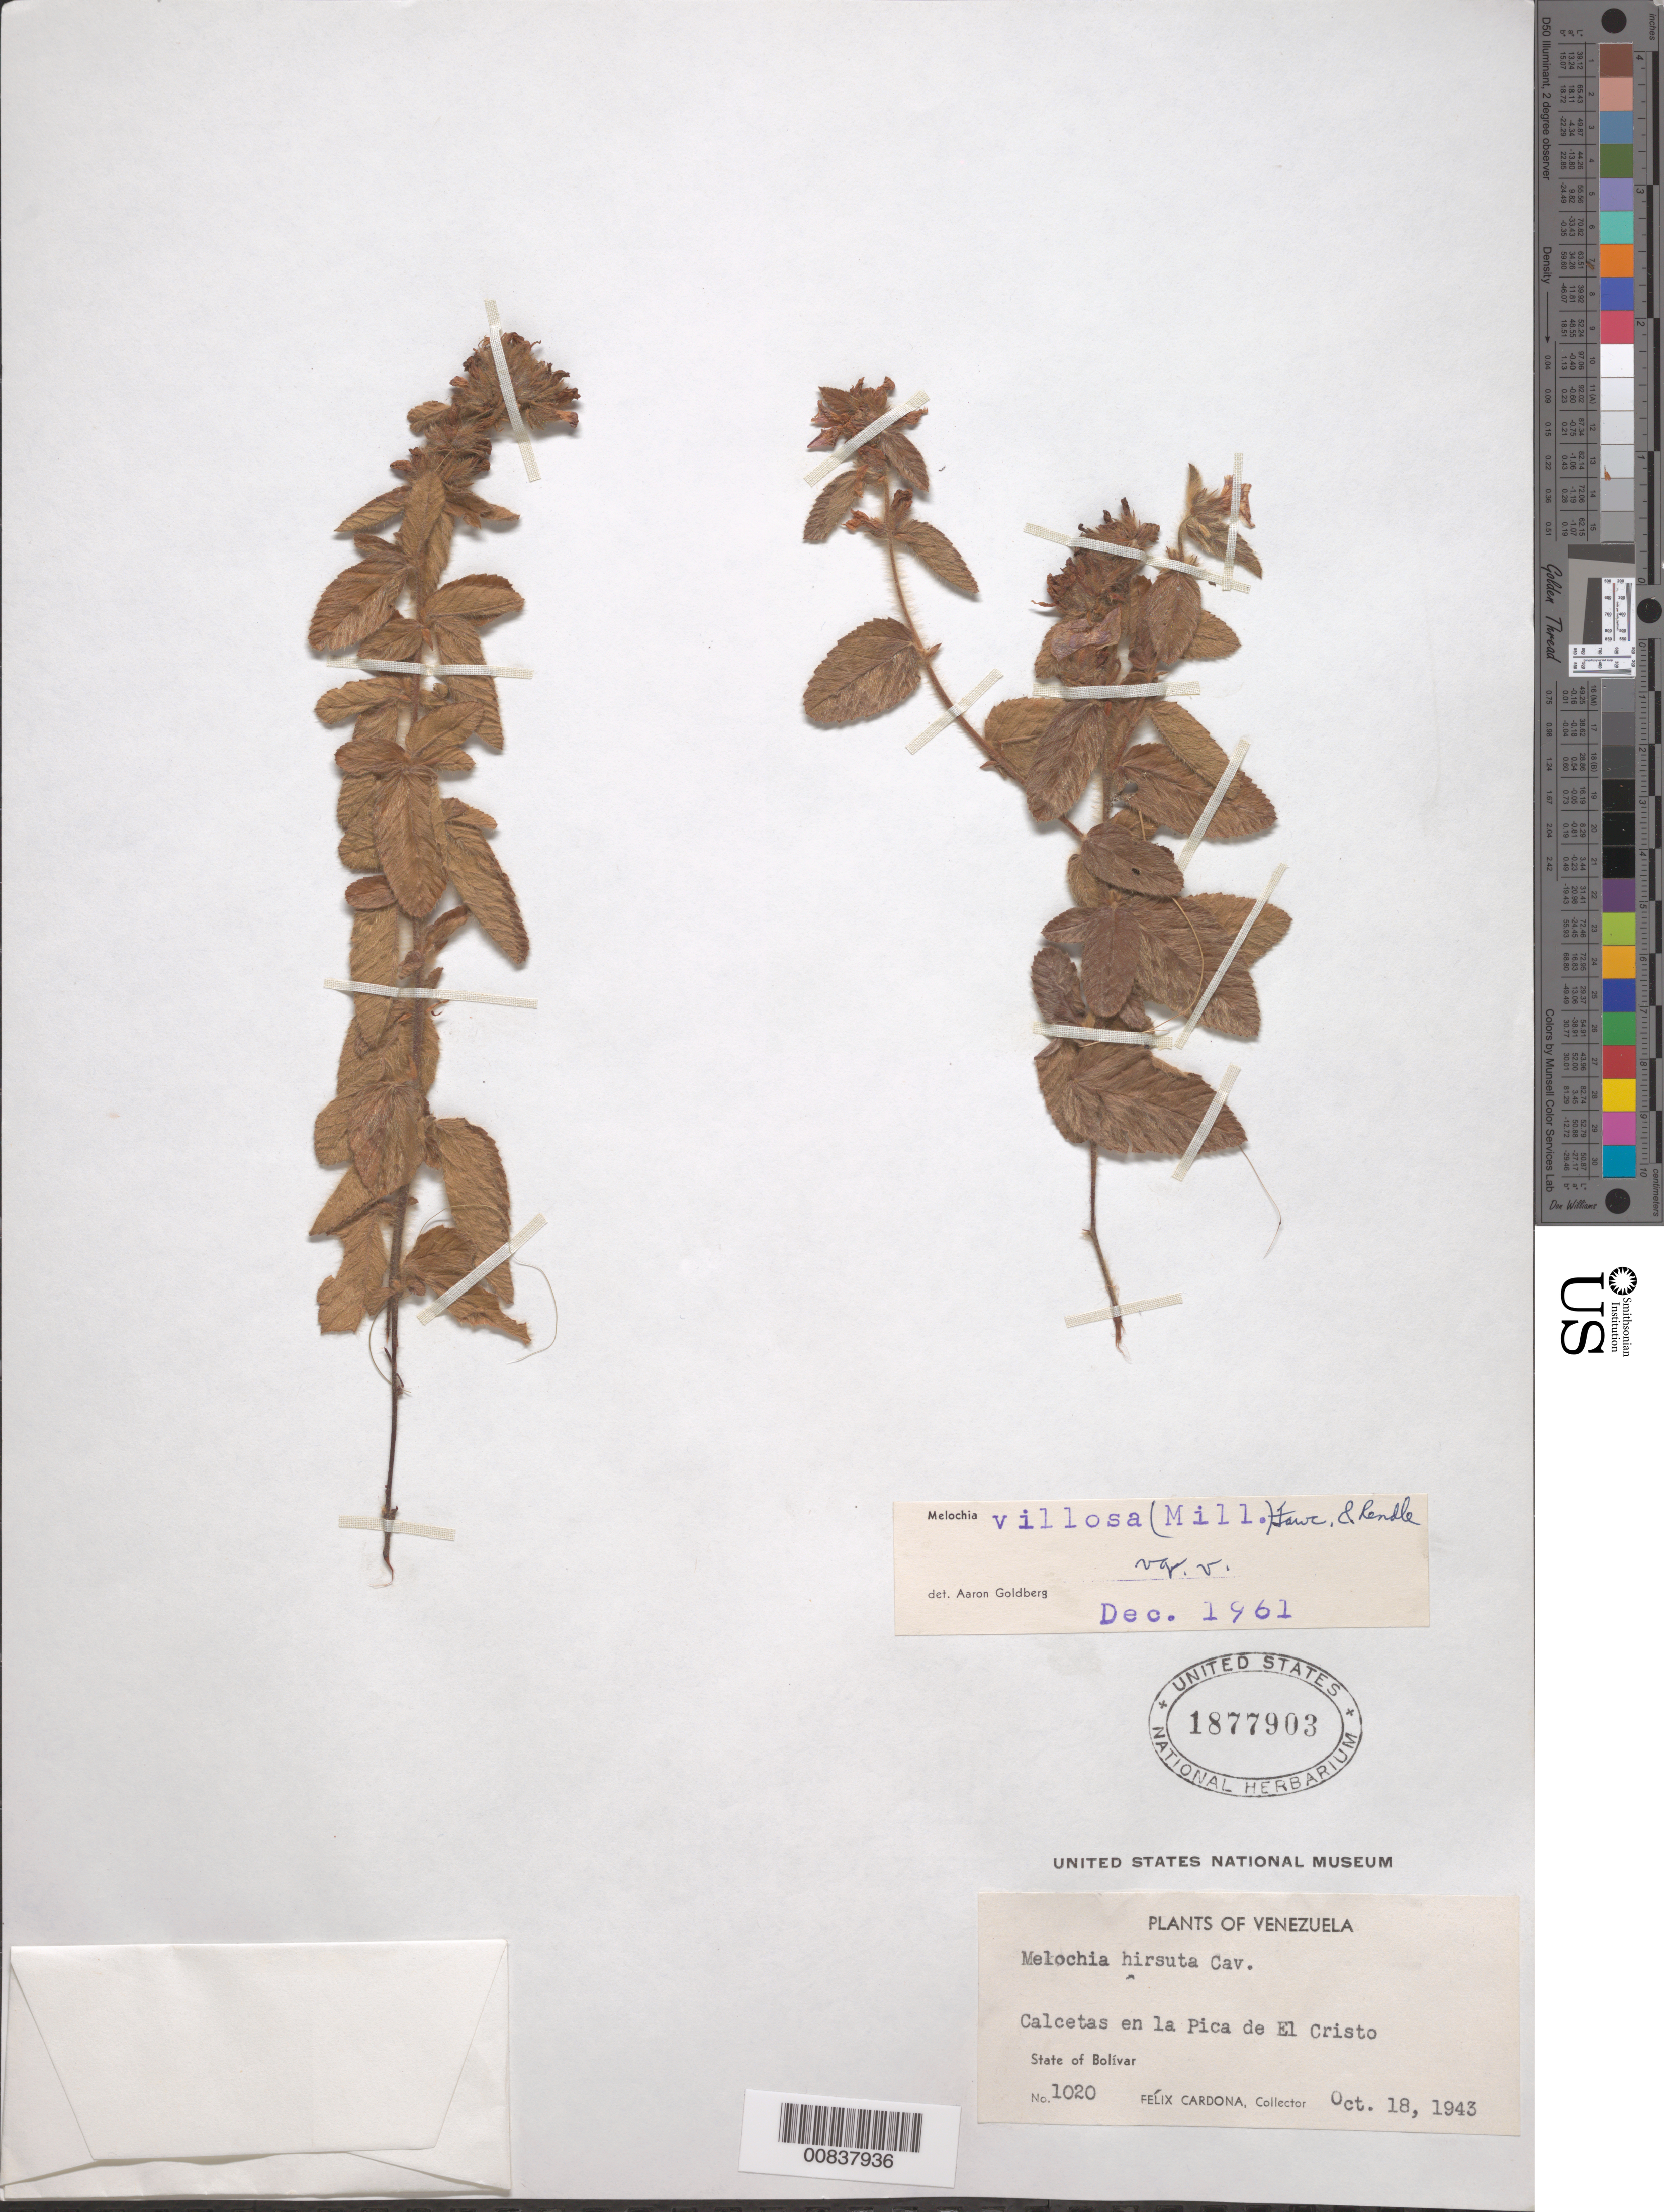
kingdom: Plantae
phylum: Tracheophyta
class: Magnoliopsida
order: Malvales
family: Malvaceae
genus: Melochia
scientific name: Melochia spicata var. spicata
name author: (L.) Fryxell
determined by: Dorr, L. J., (BOT), Smithsonian Institution - National Museum of Natural History (UNITED STATES)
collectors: F. Cardona Puig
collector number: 1020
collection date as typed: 18-Oct-43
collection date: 1943-10-18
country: Venezuela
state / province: Bolívar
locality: Pica de El Cristo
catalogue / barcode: US 1877903